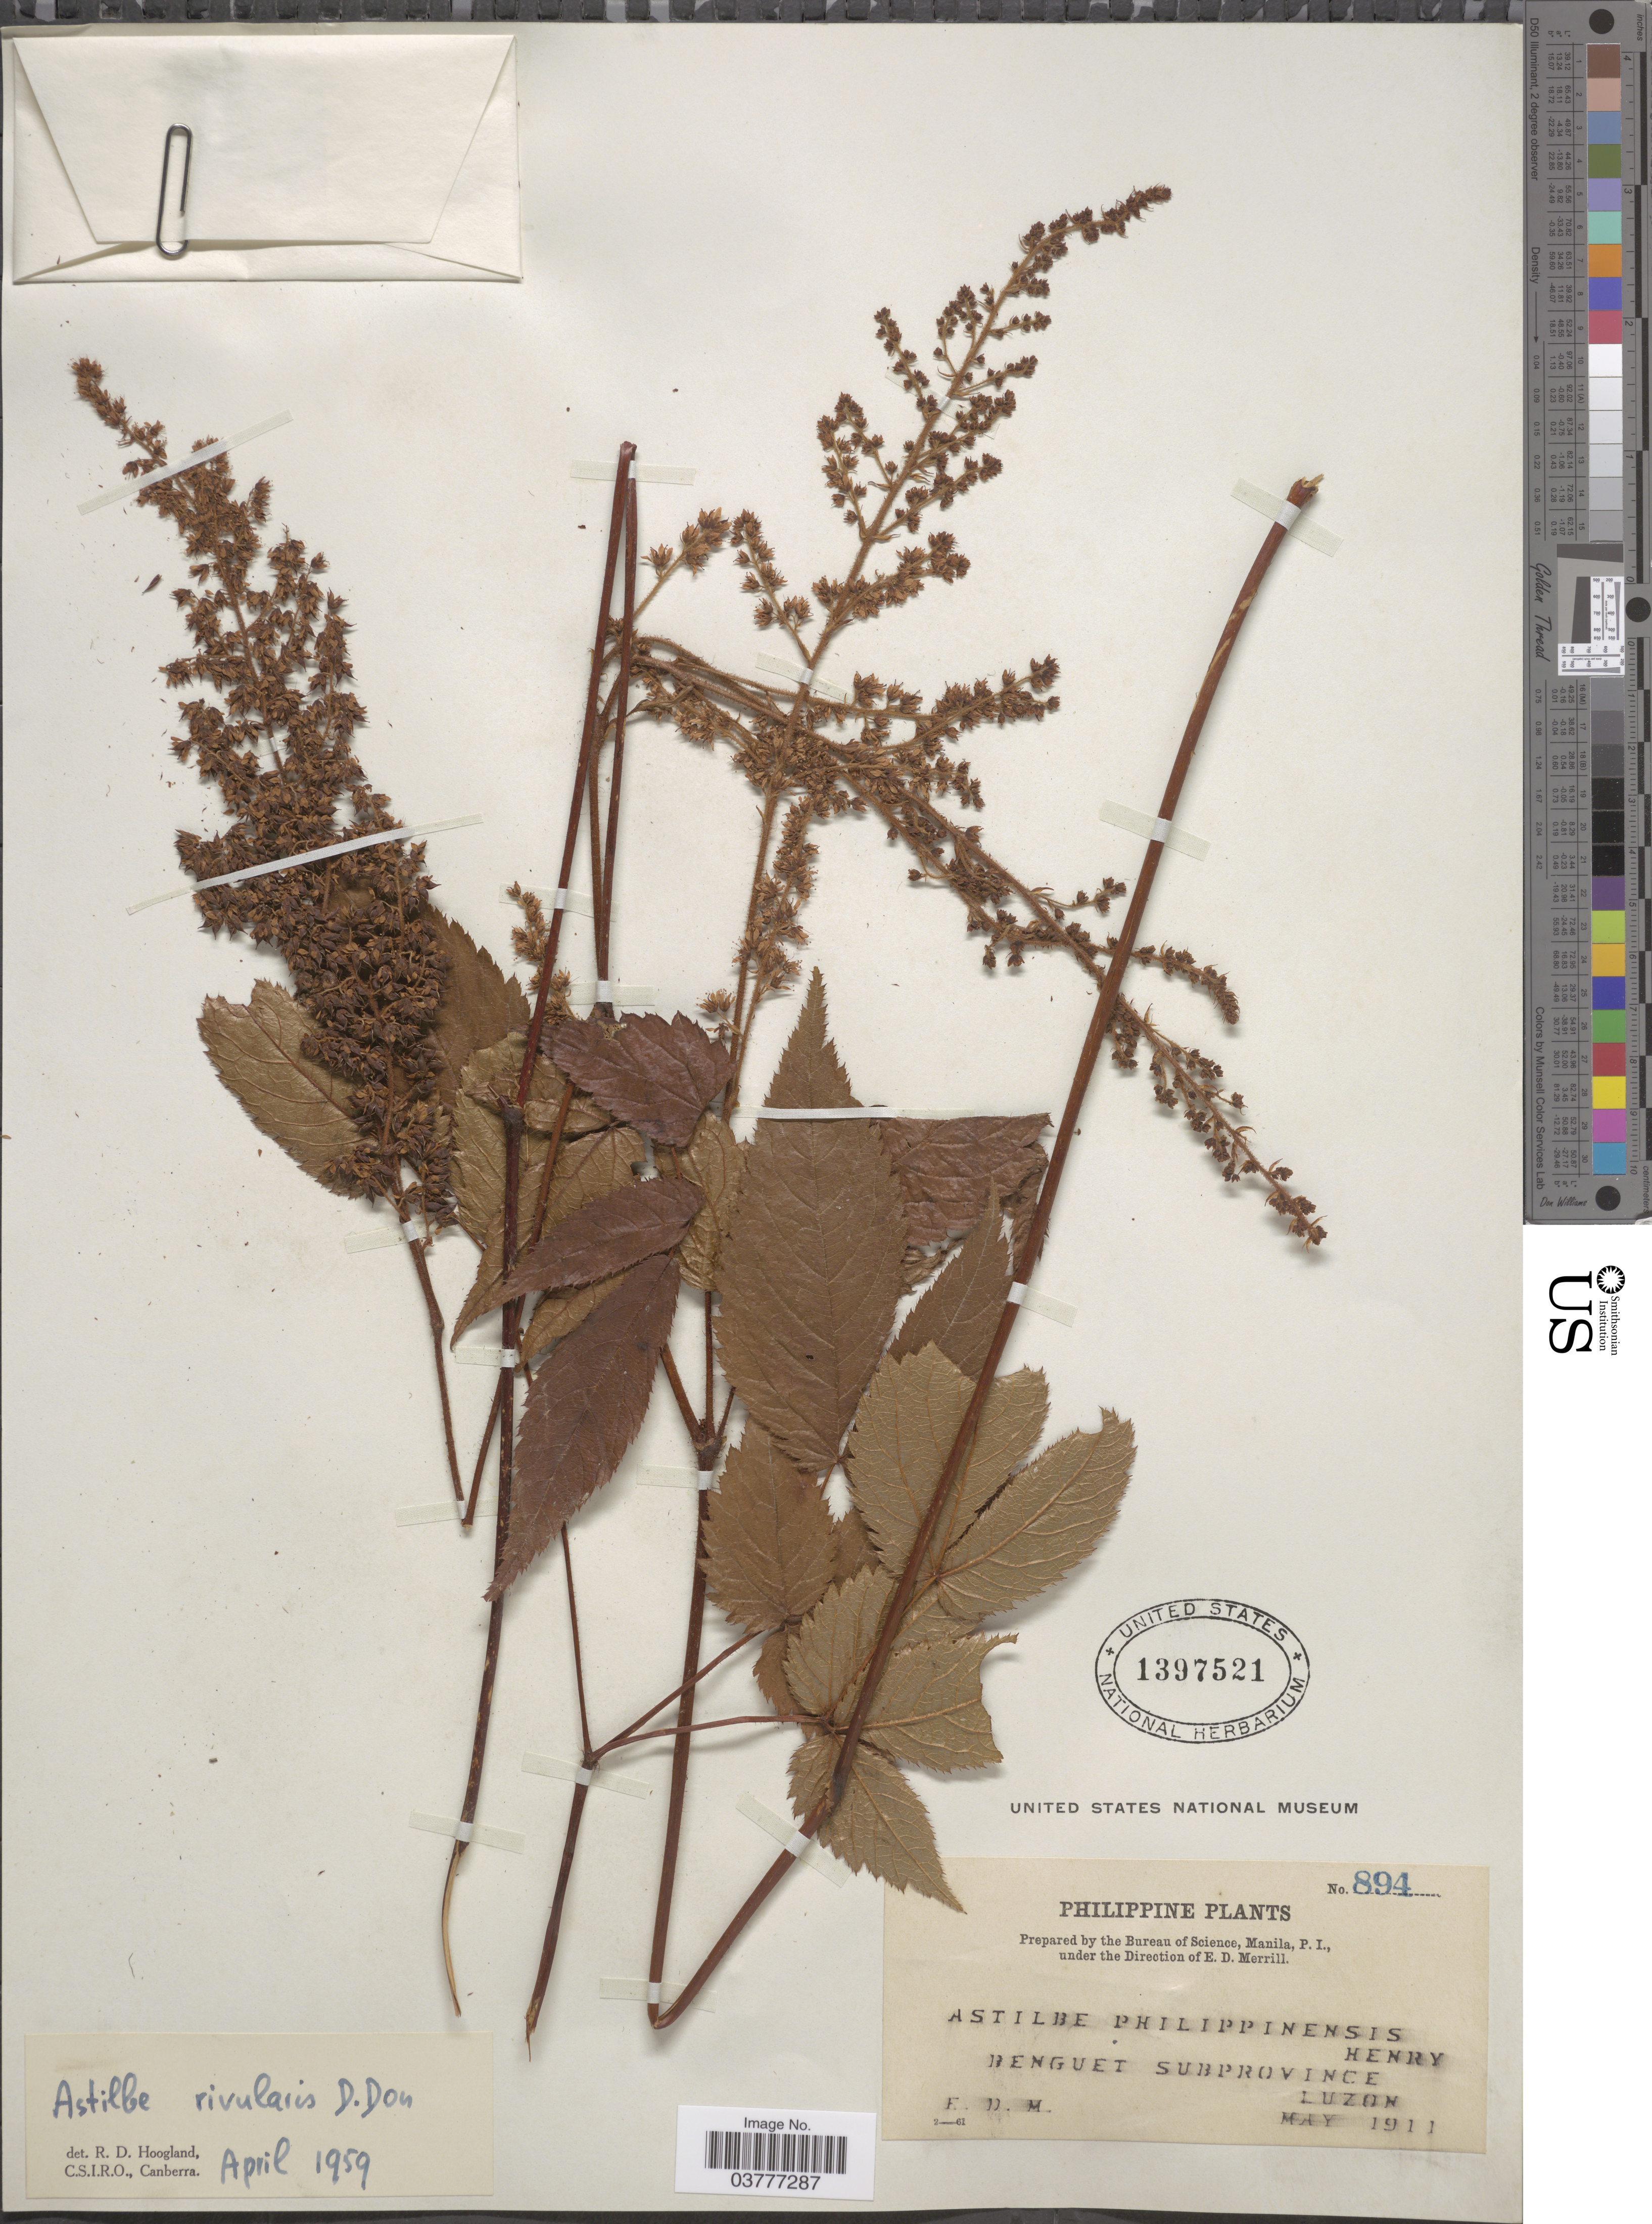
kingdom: Plantae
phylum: Tracheophyta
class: Magnoliopsida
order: Saxifragales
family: Saxifragaceae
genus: Astilbe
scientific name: Astilbe philippinensis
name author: A. Henry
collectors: E. D. Merrill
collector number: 894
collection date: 1911-05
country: Philippines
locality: Benguet Subprovince, Luzon.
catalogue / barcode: US 1397521